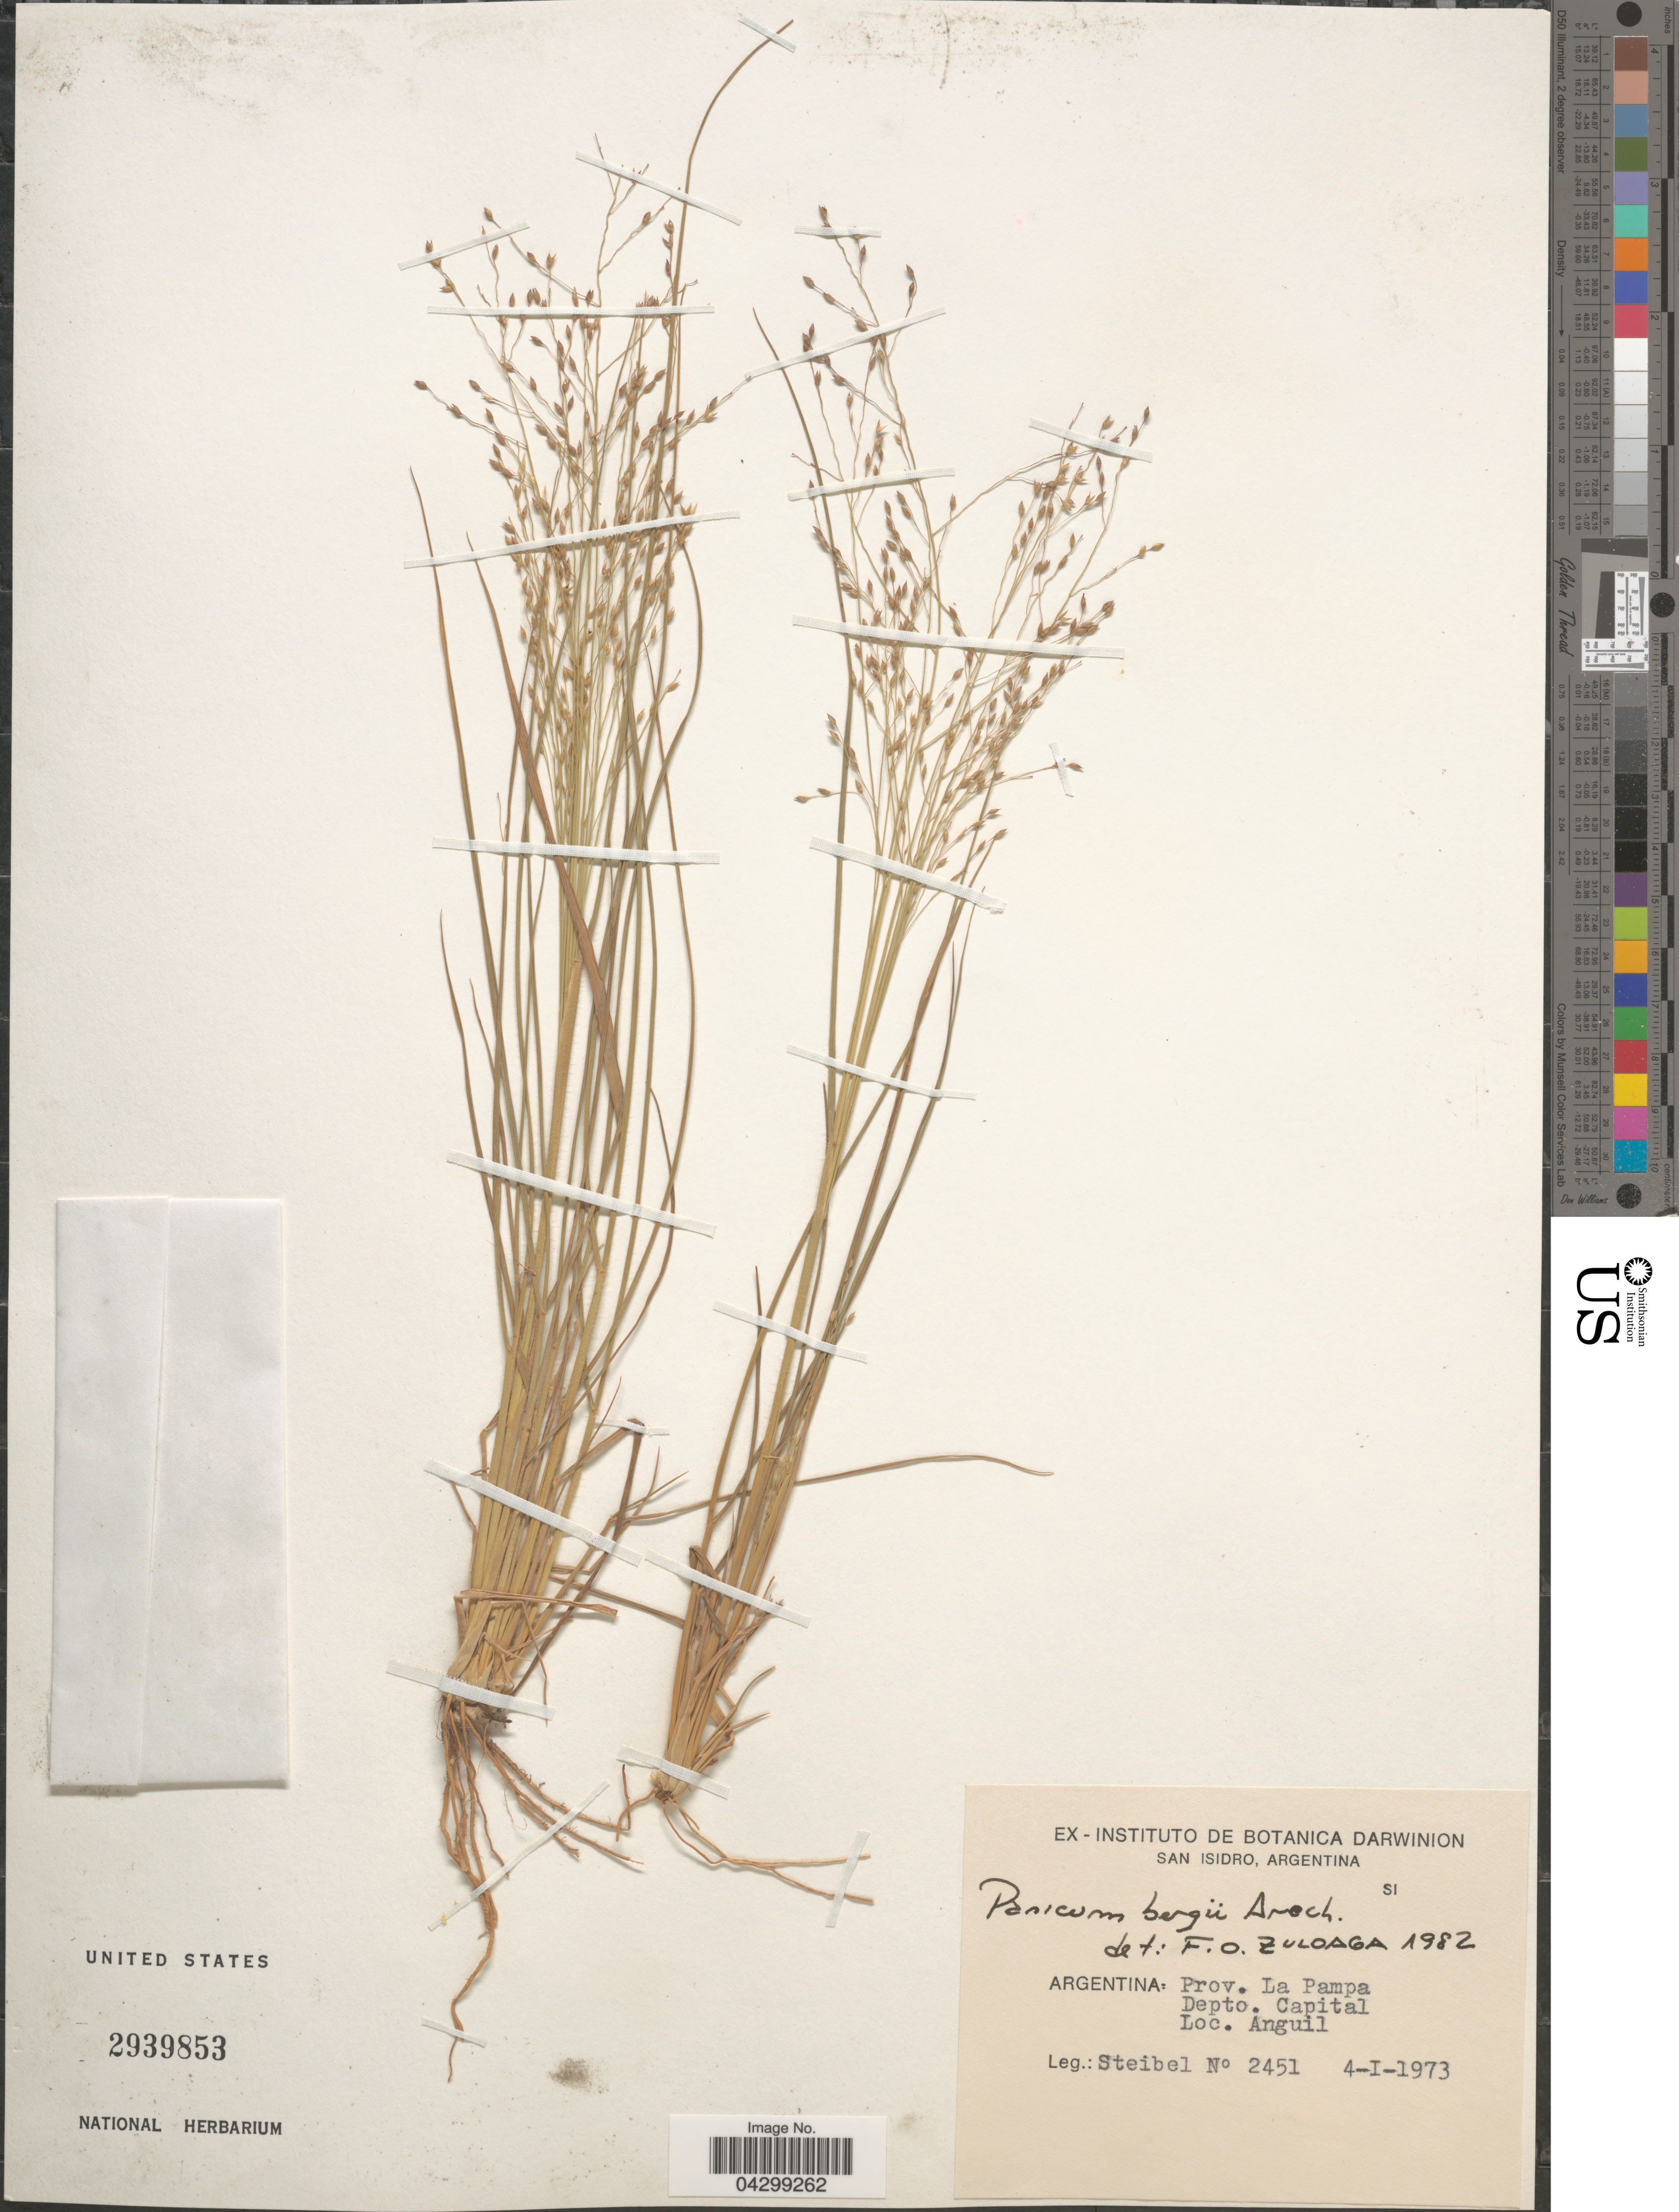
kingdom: Plantae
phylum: Tracheophyta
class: Liliopsida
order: Poales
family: Poaceae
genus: Panicum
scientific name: Panicum bergii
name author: Arechav.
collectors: Steibel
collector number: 2451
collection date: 1973-01-04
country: Argentina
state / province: La Pampa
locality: Depto. Capital. Anguil.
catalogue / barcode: US 2939853